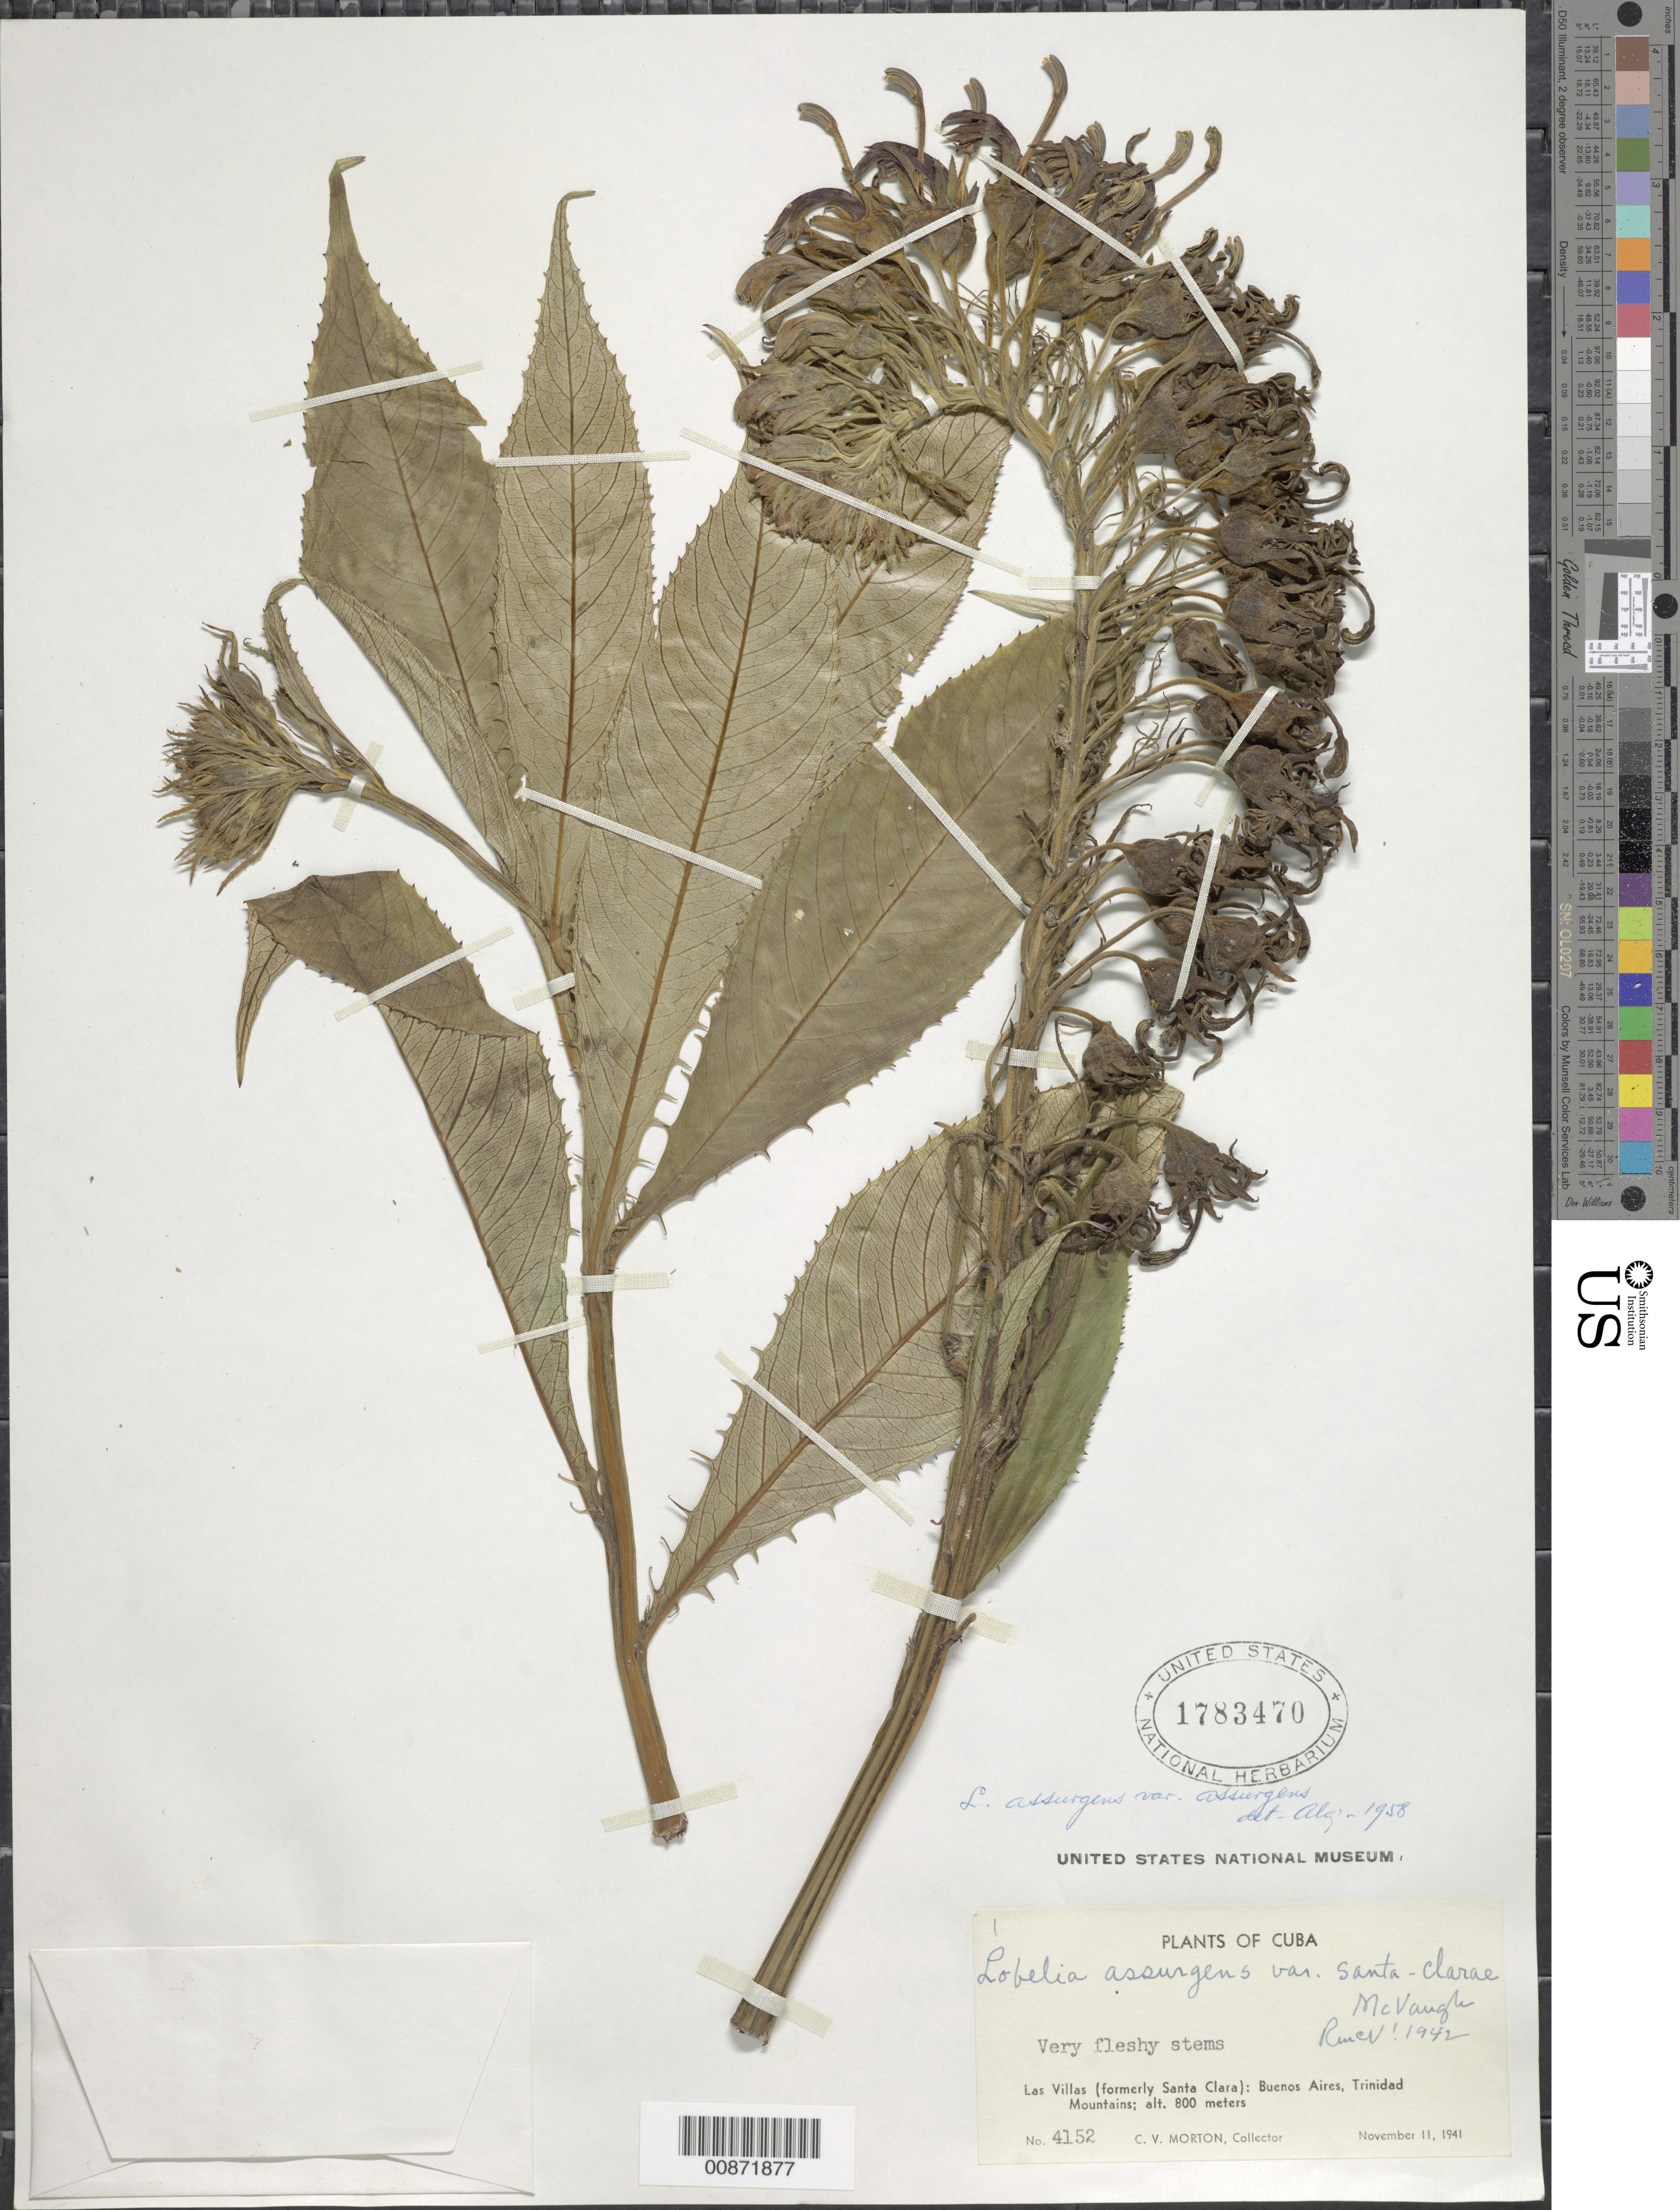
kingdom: Plantae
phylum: Tracheophyta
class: Magnoliopsida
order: Asterales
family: Campanulaceae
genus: Lobelia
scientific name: Lobelia assurgens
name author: L.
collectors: C. V. Morton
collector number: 4152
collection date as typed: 11 Nov 1941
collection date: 1941-11-11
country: Cuba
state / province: Las Villas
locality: Buenos Aires, Trinidad Mountains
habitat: Montane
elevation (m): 800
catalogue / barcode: US 1783470